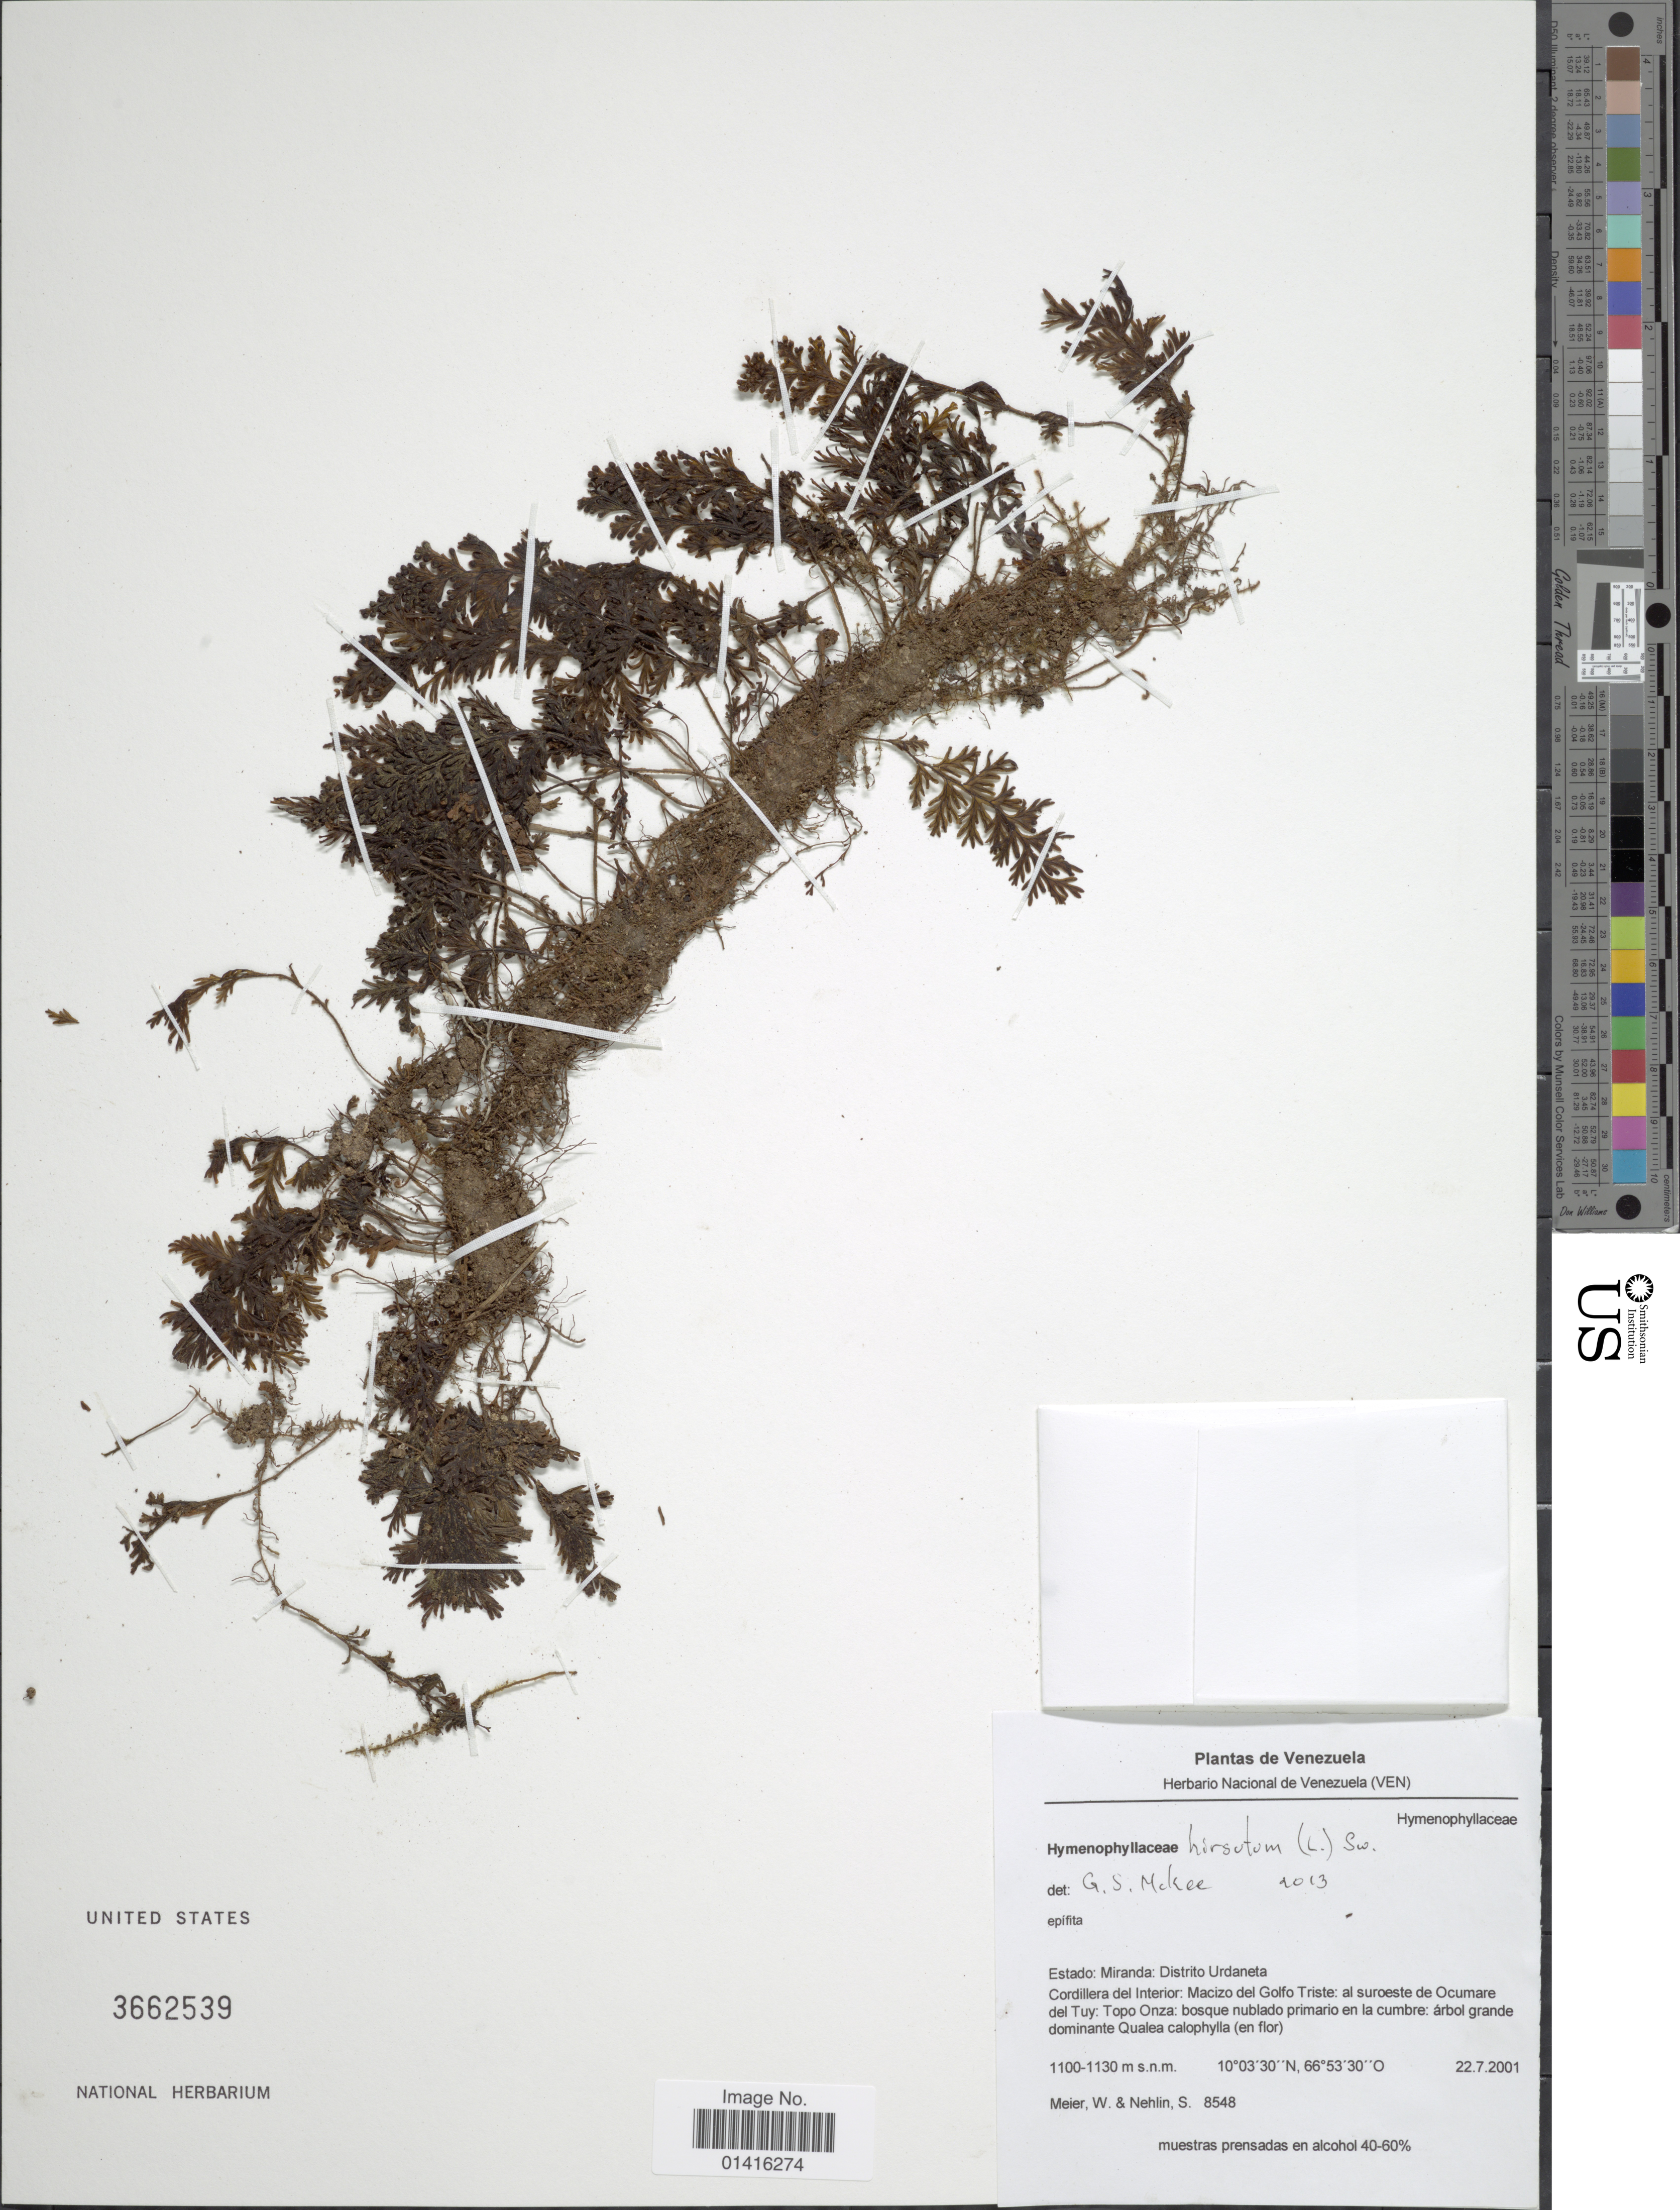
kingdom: Plantae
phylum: Tracheophyta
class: Polypodiopsida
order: Hymenophyllales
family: Hymenophyllaceae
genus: Hymenophyllum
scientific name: Hymenophyllum hirsutum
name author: (L.) Sw.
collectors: W. Meier & S. Nehlin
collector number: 8548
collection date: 2001-07-22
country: Venezuela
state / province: Miranda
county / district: Urdaneta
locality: Cordillera del Interior: Macizo del Golfo Triste: al suroeste de Ocumare del Tuy: Topoi Onza.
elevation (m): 1100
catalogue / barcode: US 3662539